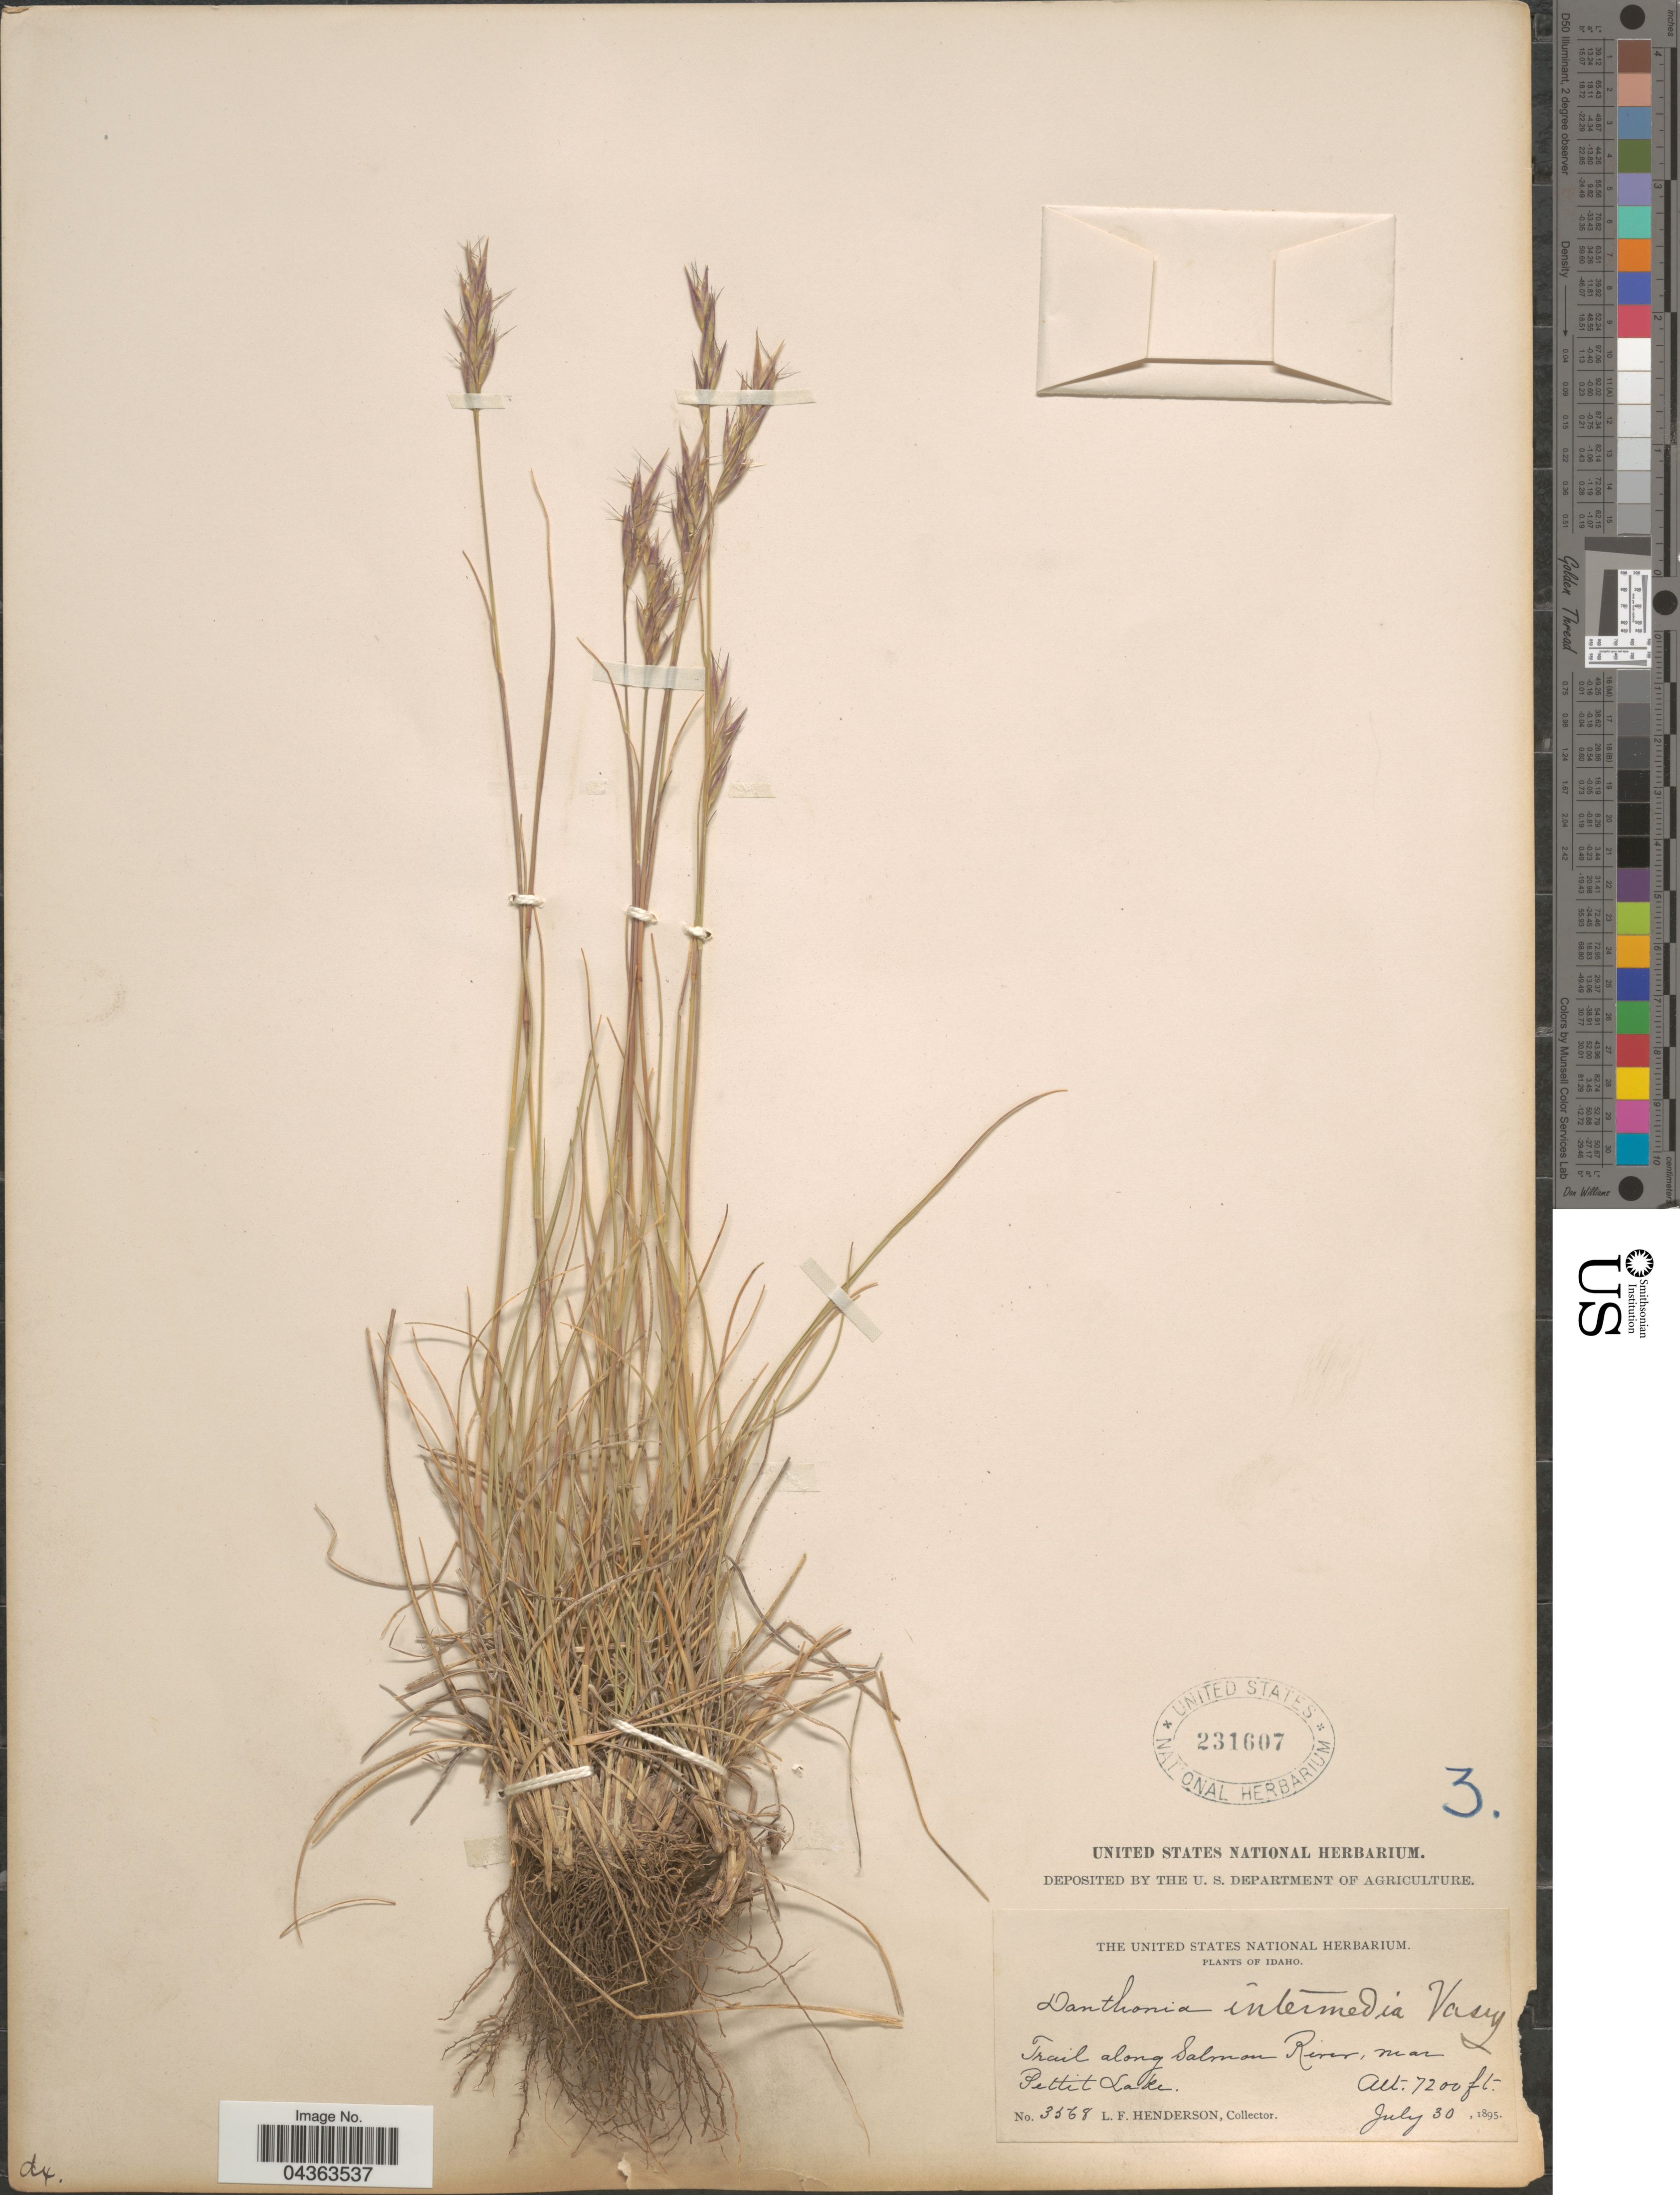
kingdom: Plantae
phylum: Tracheophyta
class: Liliopsida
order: Poales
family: Poaceae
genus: Danthonia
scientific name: Danthonia intermedia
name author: Vasey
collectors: L. Henderson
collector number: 3568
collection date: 1895-07-30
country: United States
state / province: Idaho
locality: Trail along Salmon River, near Pettit Lake.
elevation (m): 2195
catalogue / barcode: US 231607